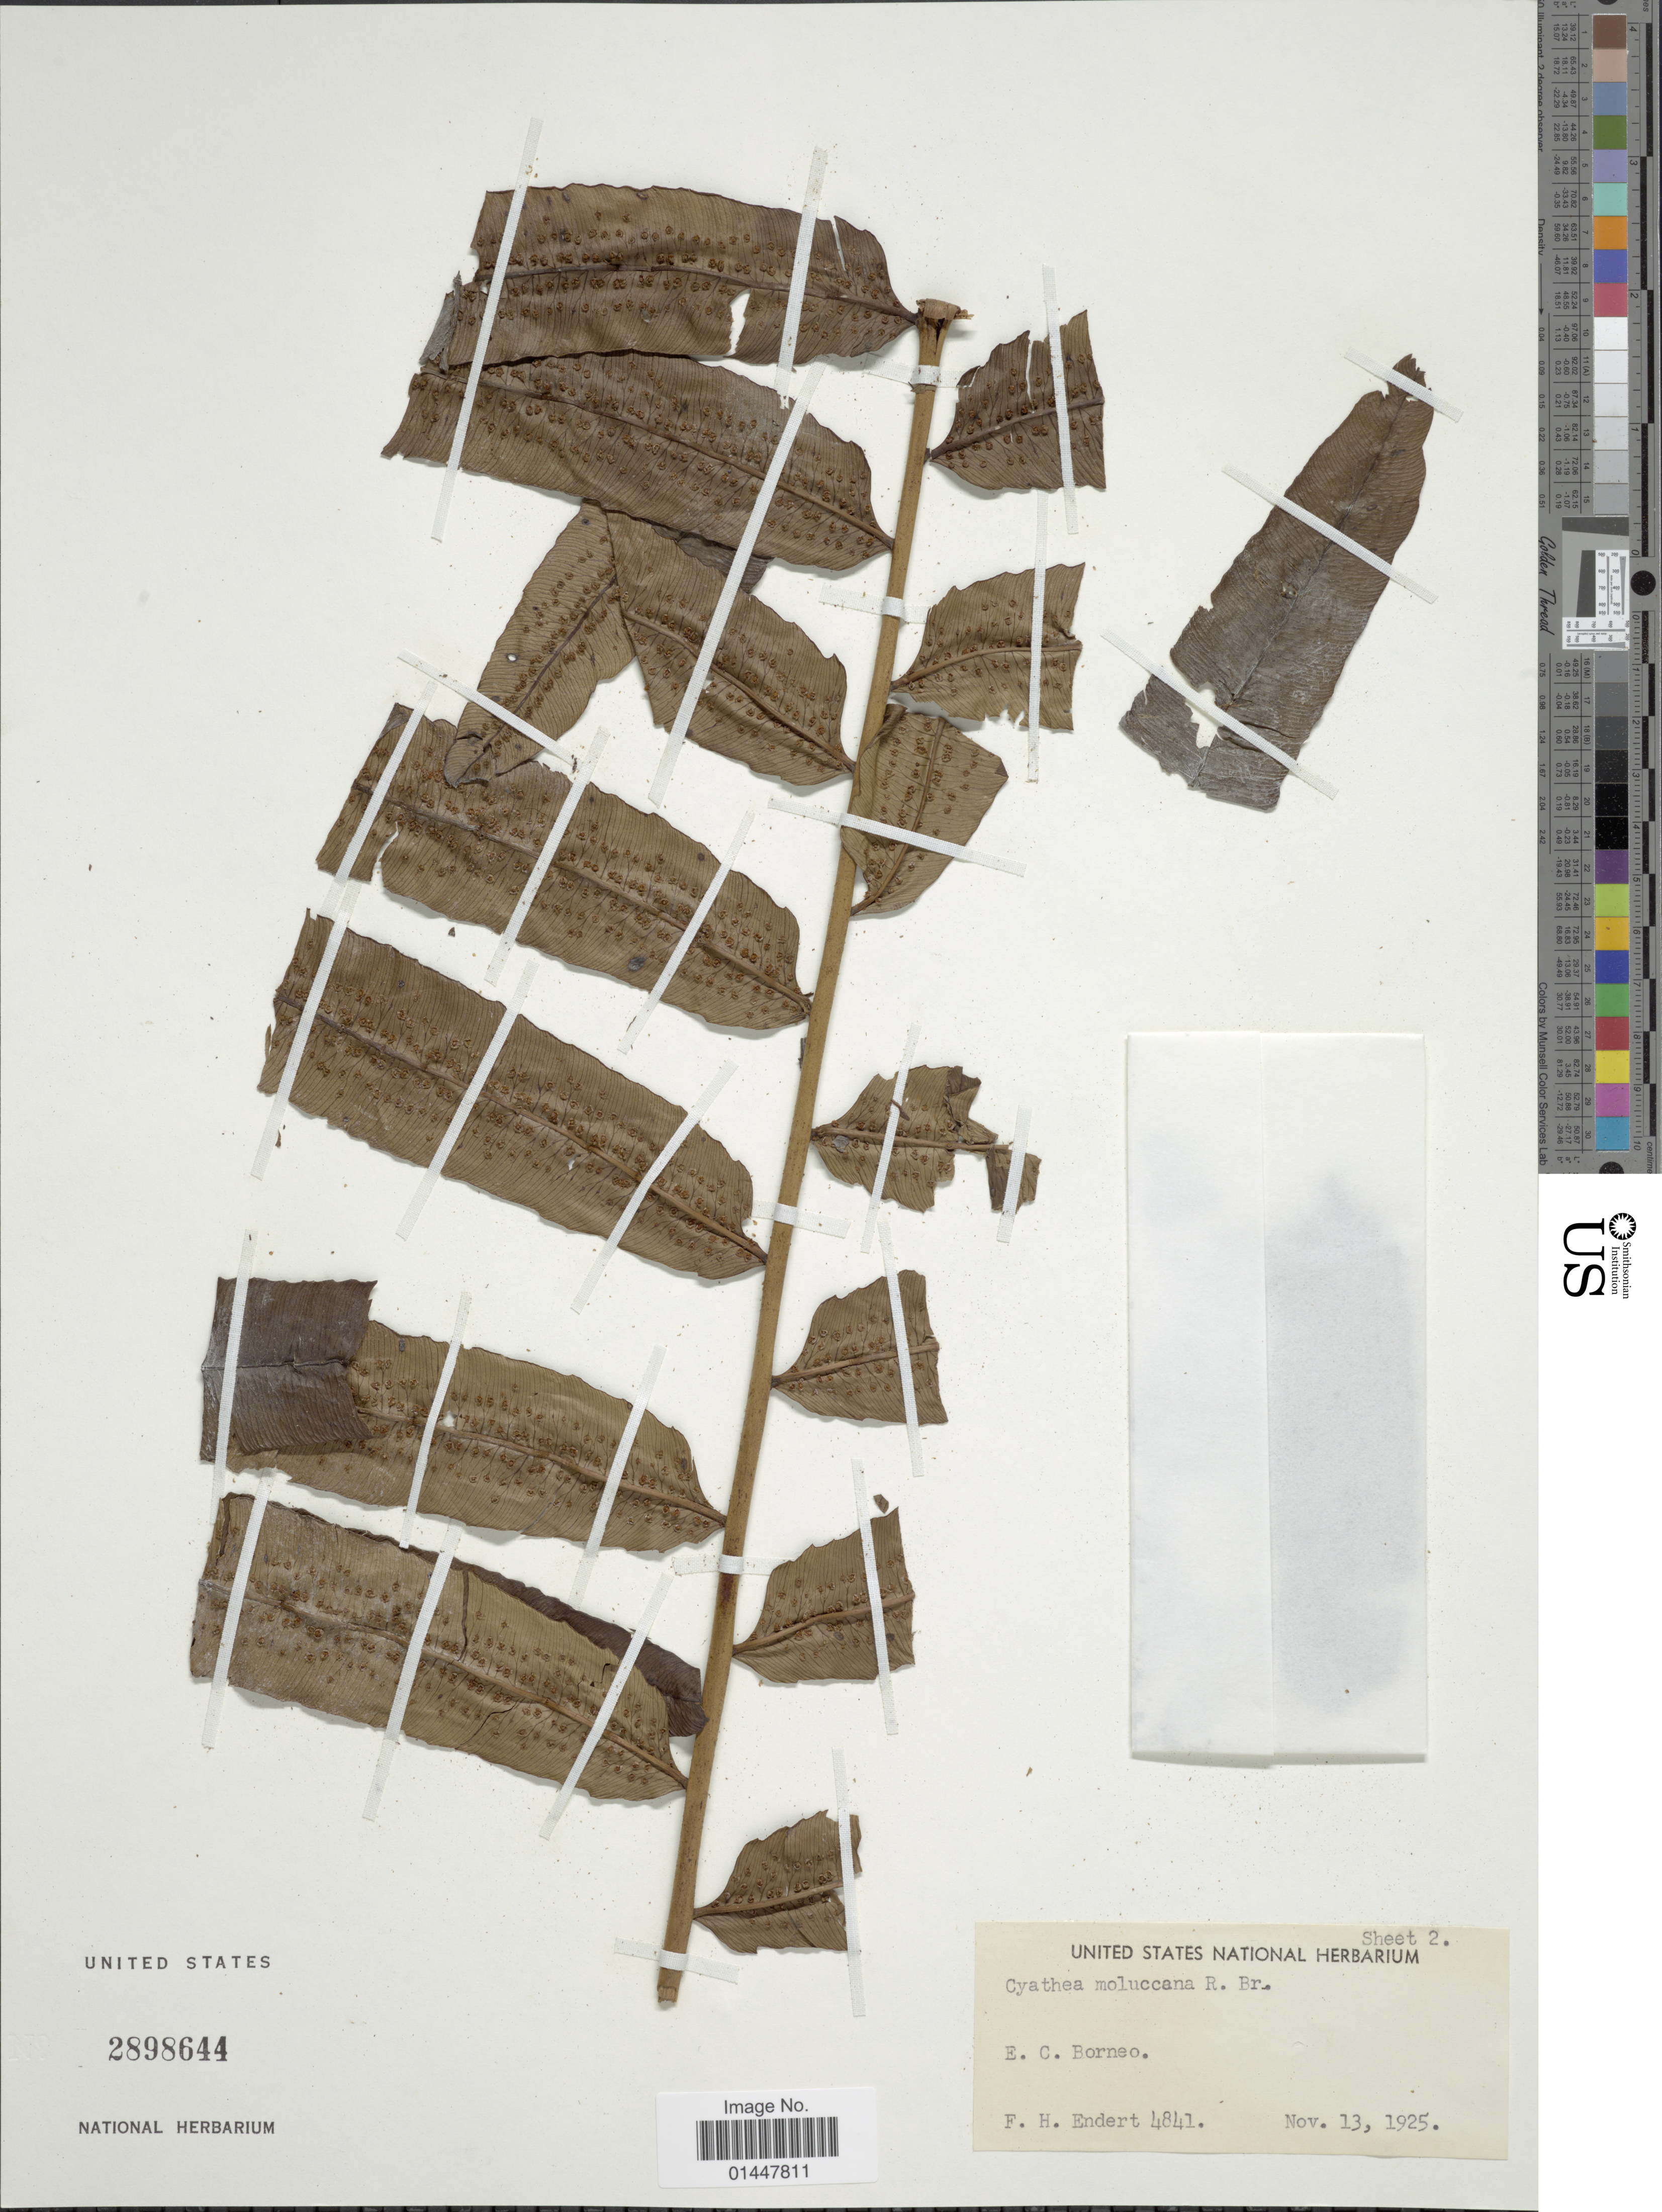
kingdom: Plantae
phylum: Tracheophyta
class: Polypodiopsida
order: Cyatheales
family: Cyatheaceae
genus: Sphaeropteris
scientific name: Sphaeropteris moluccana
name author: (Desv.) R.M. Tryon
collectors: F. Endert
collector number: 4841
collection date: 1925-11-13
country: Brunei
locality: E. C. Borneo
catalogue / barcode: US 2898644